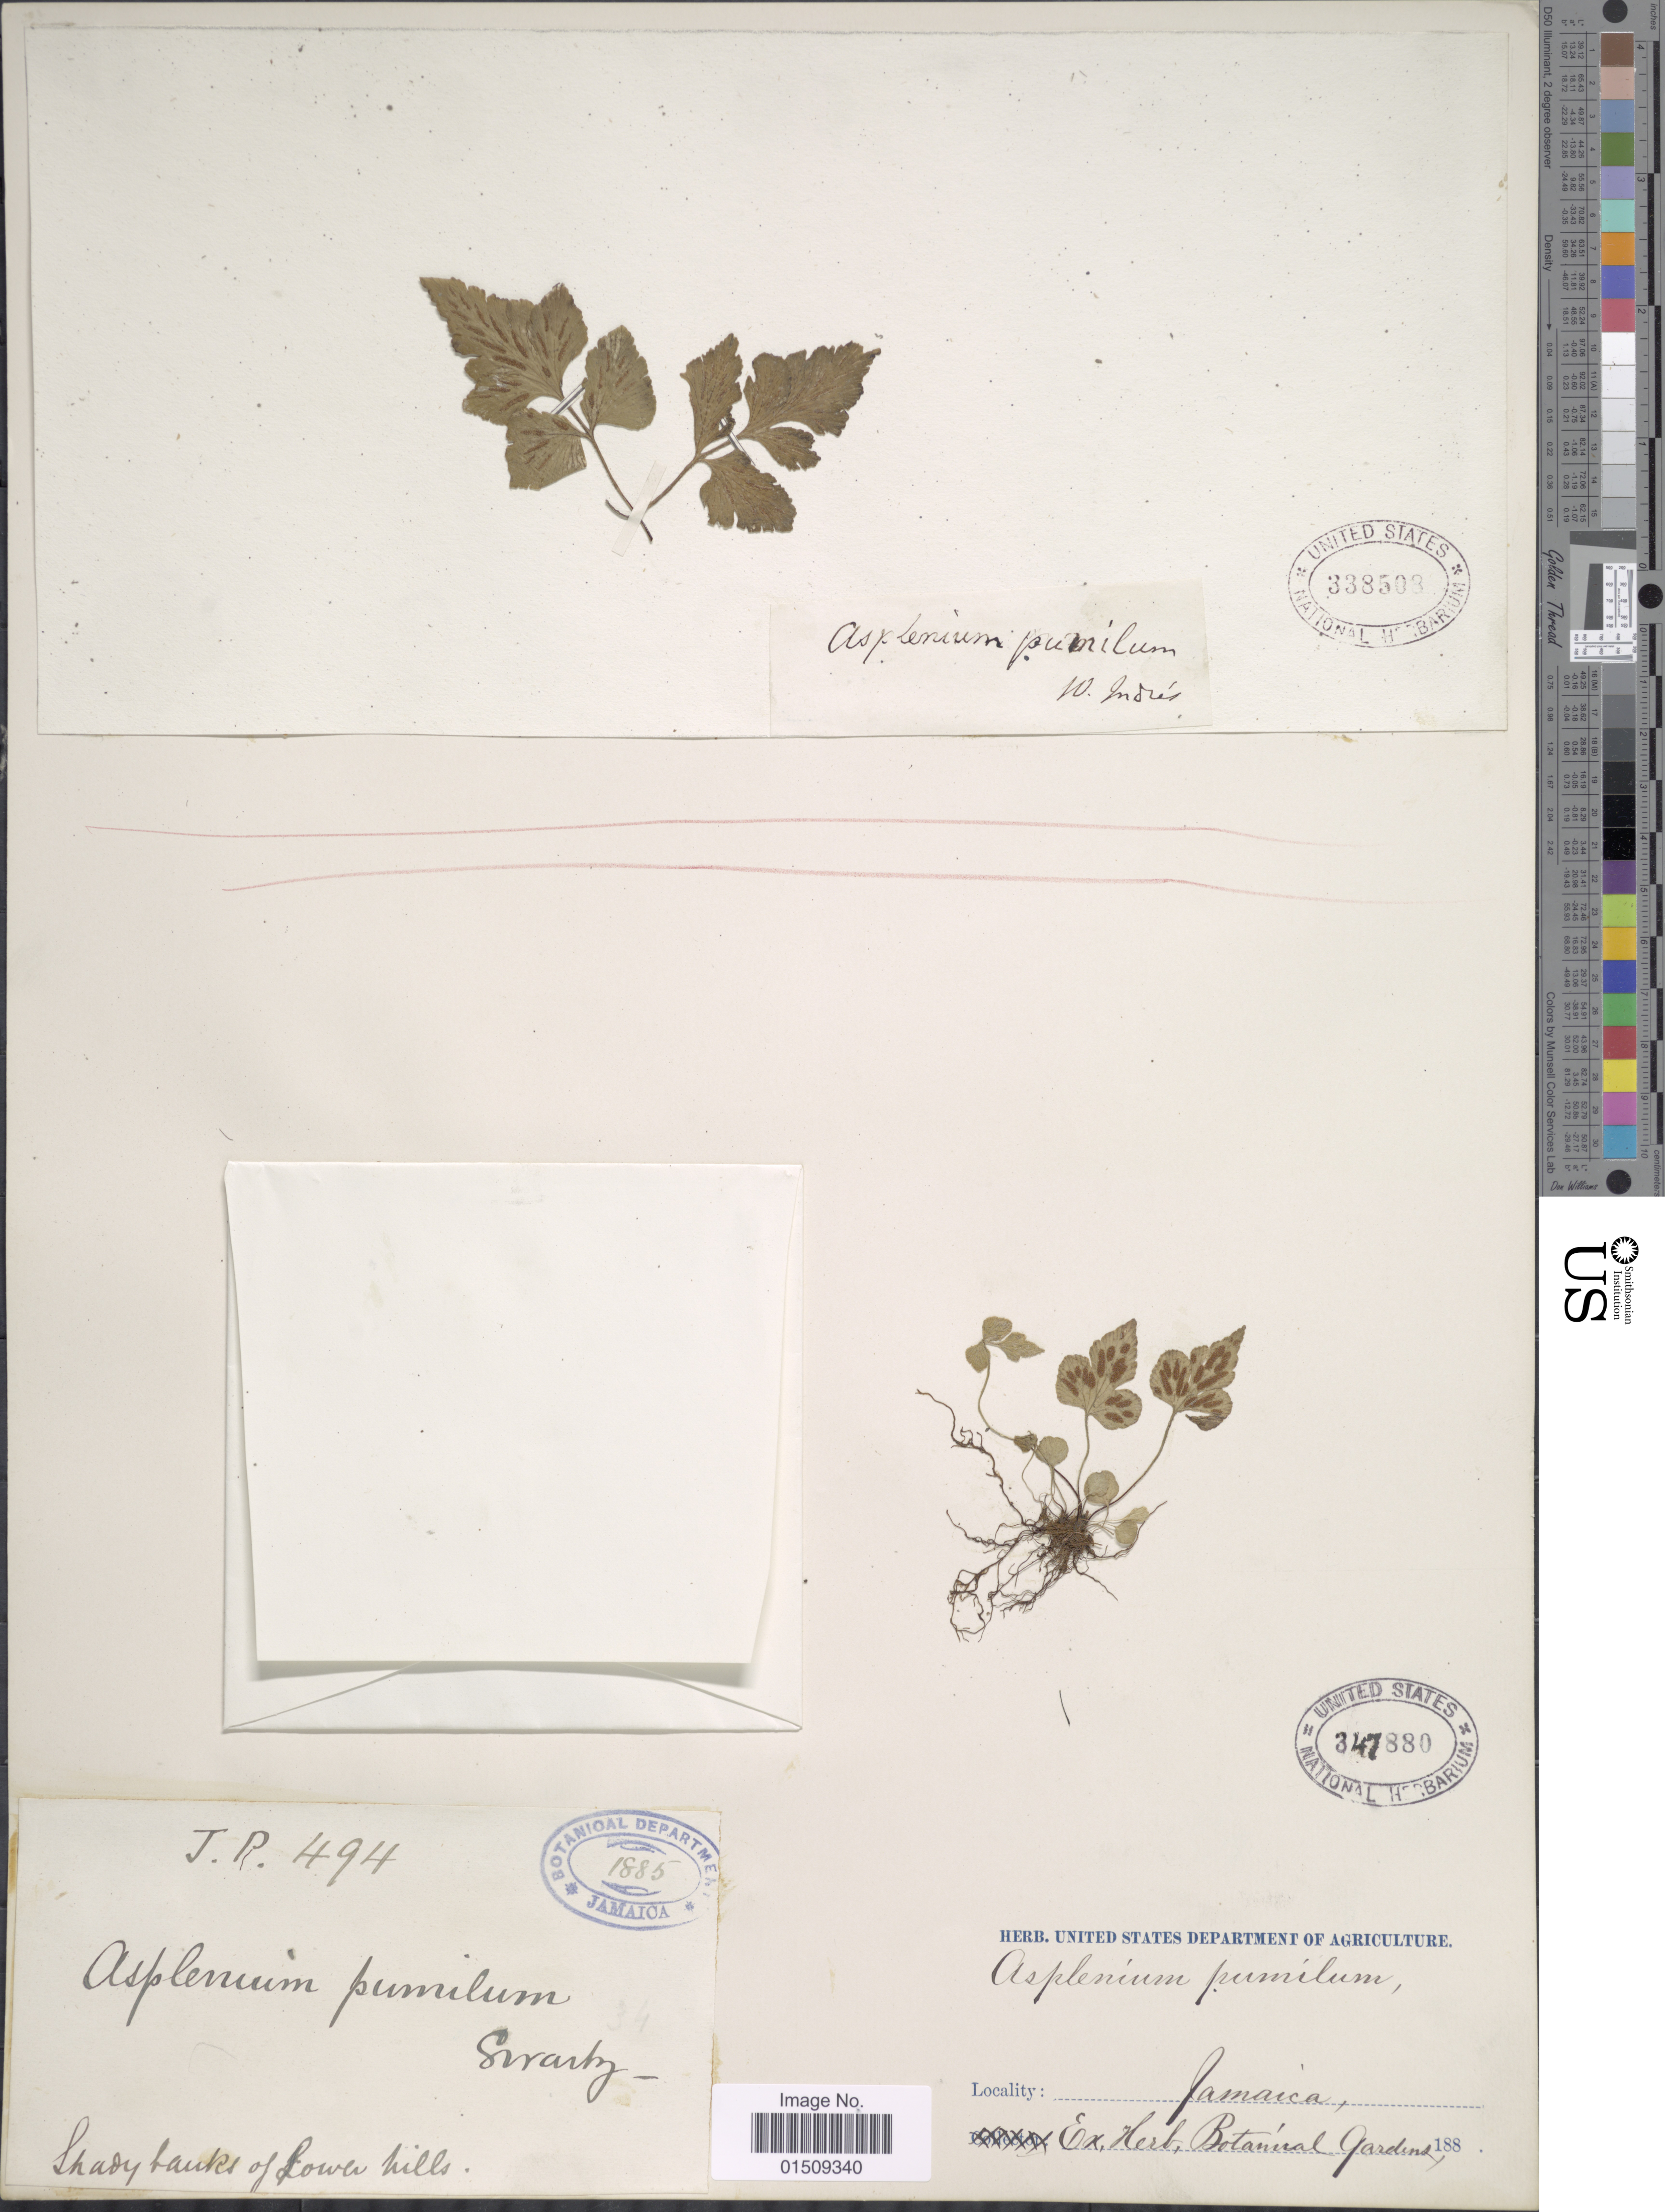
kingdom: Plantae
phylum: Tracheophyta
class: Polypodiopsida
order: Polypodiales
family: Aspleniaceae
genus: Asplenium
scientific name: Asplenium pumilum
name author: Sw.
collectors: J.P.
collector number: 494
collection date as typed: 188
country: Jamaica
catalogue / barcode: US 347880